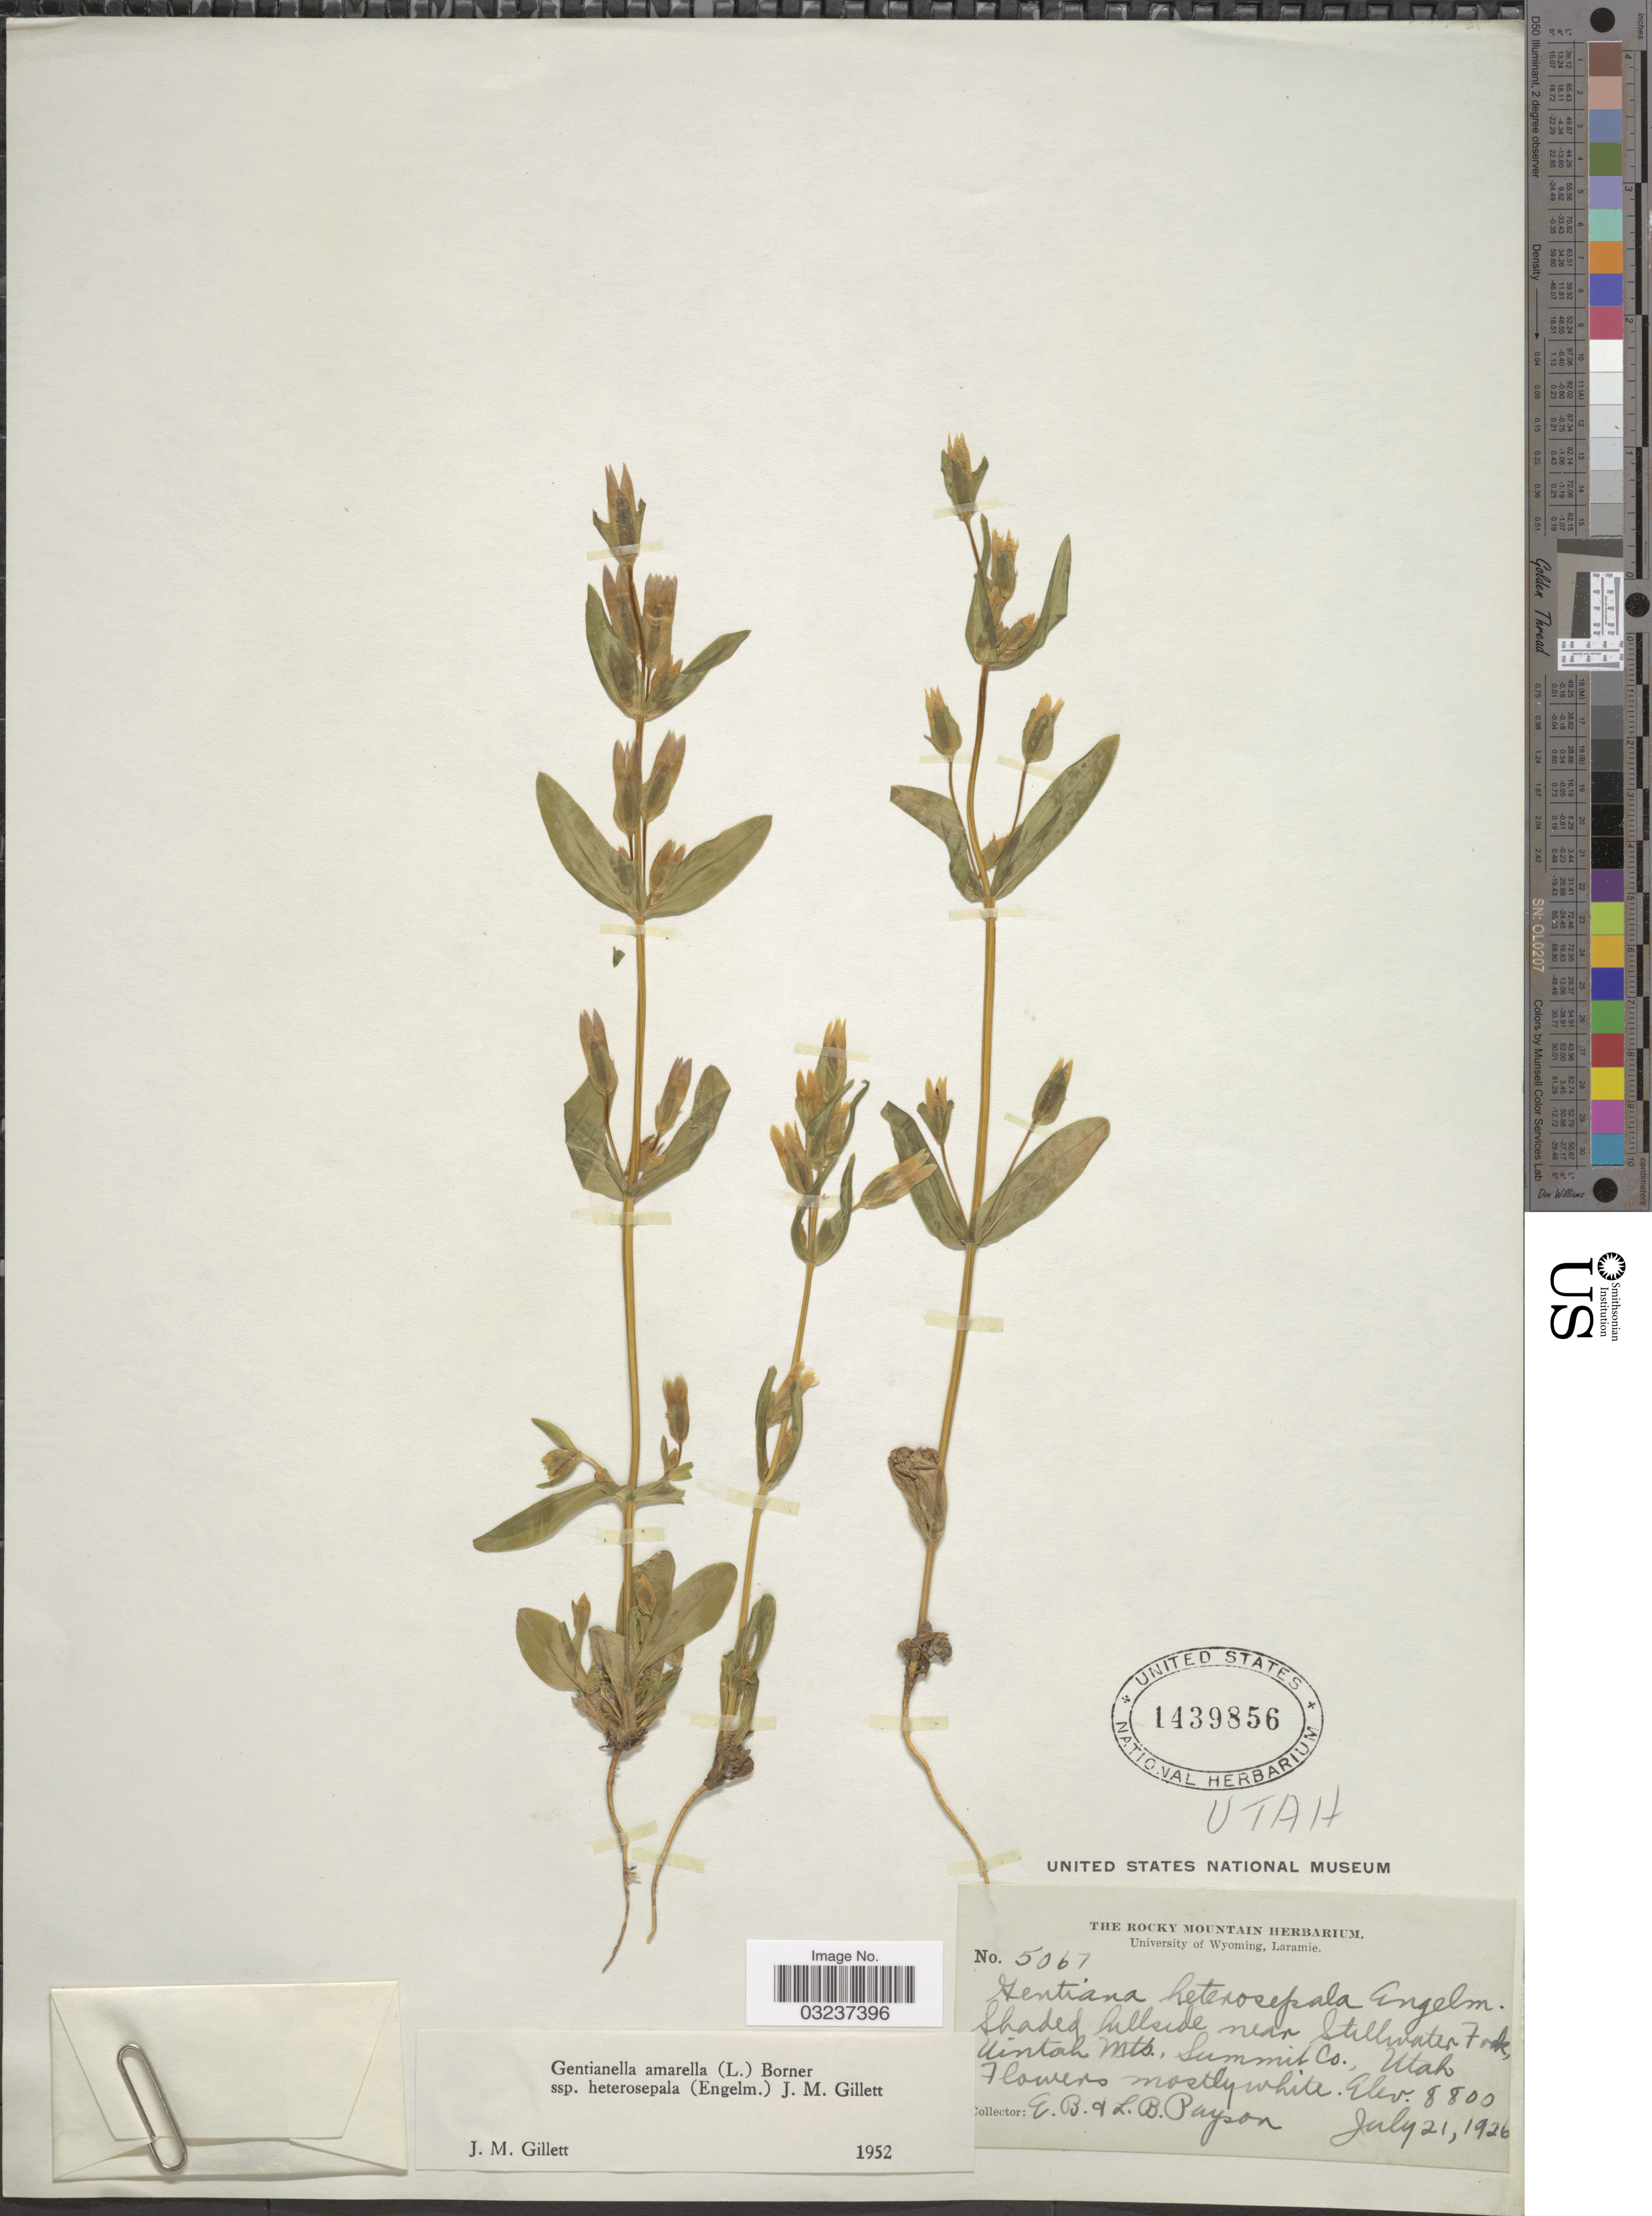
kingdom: Plantae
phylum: Tracheophyta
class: Magnoliopsida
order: Gentianales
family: Gentianaceae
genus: Gentianella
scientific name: Gentianella amarella subsp. heterosepala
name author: (Engelm.) J.M. Gillet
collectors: E. B. Payson & L. Payson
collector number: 5067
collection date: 1926-07-21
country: United States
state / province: Utah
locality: Shaded hillside near Stillwater Fork, Uintah Mts., Summit Co.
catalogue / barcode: US 1439856